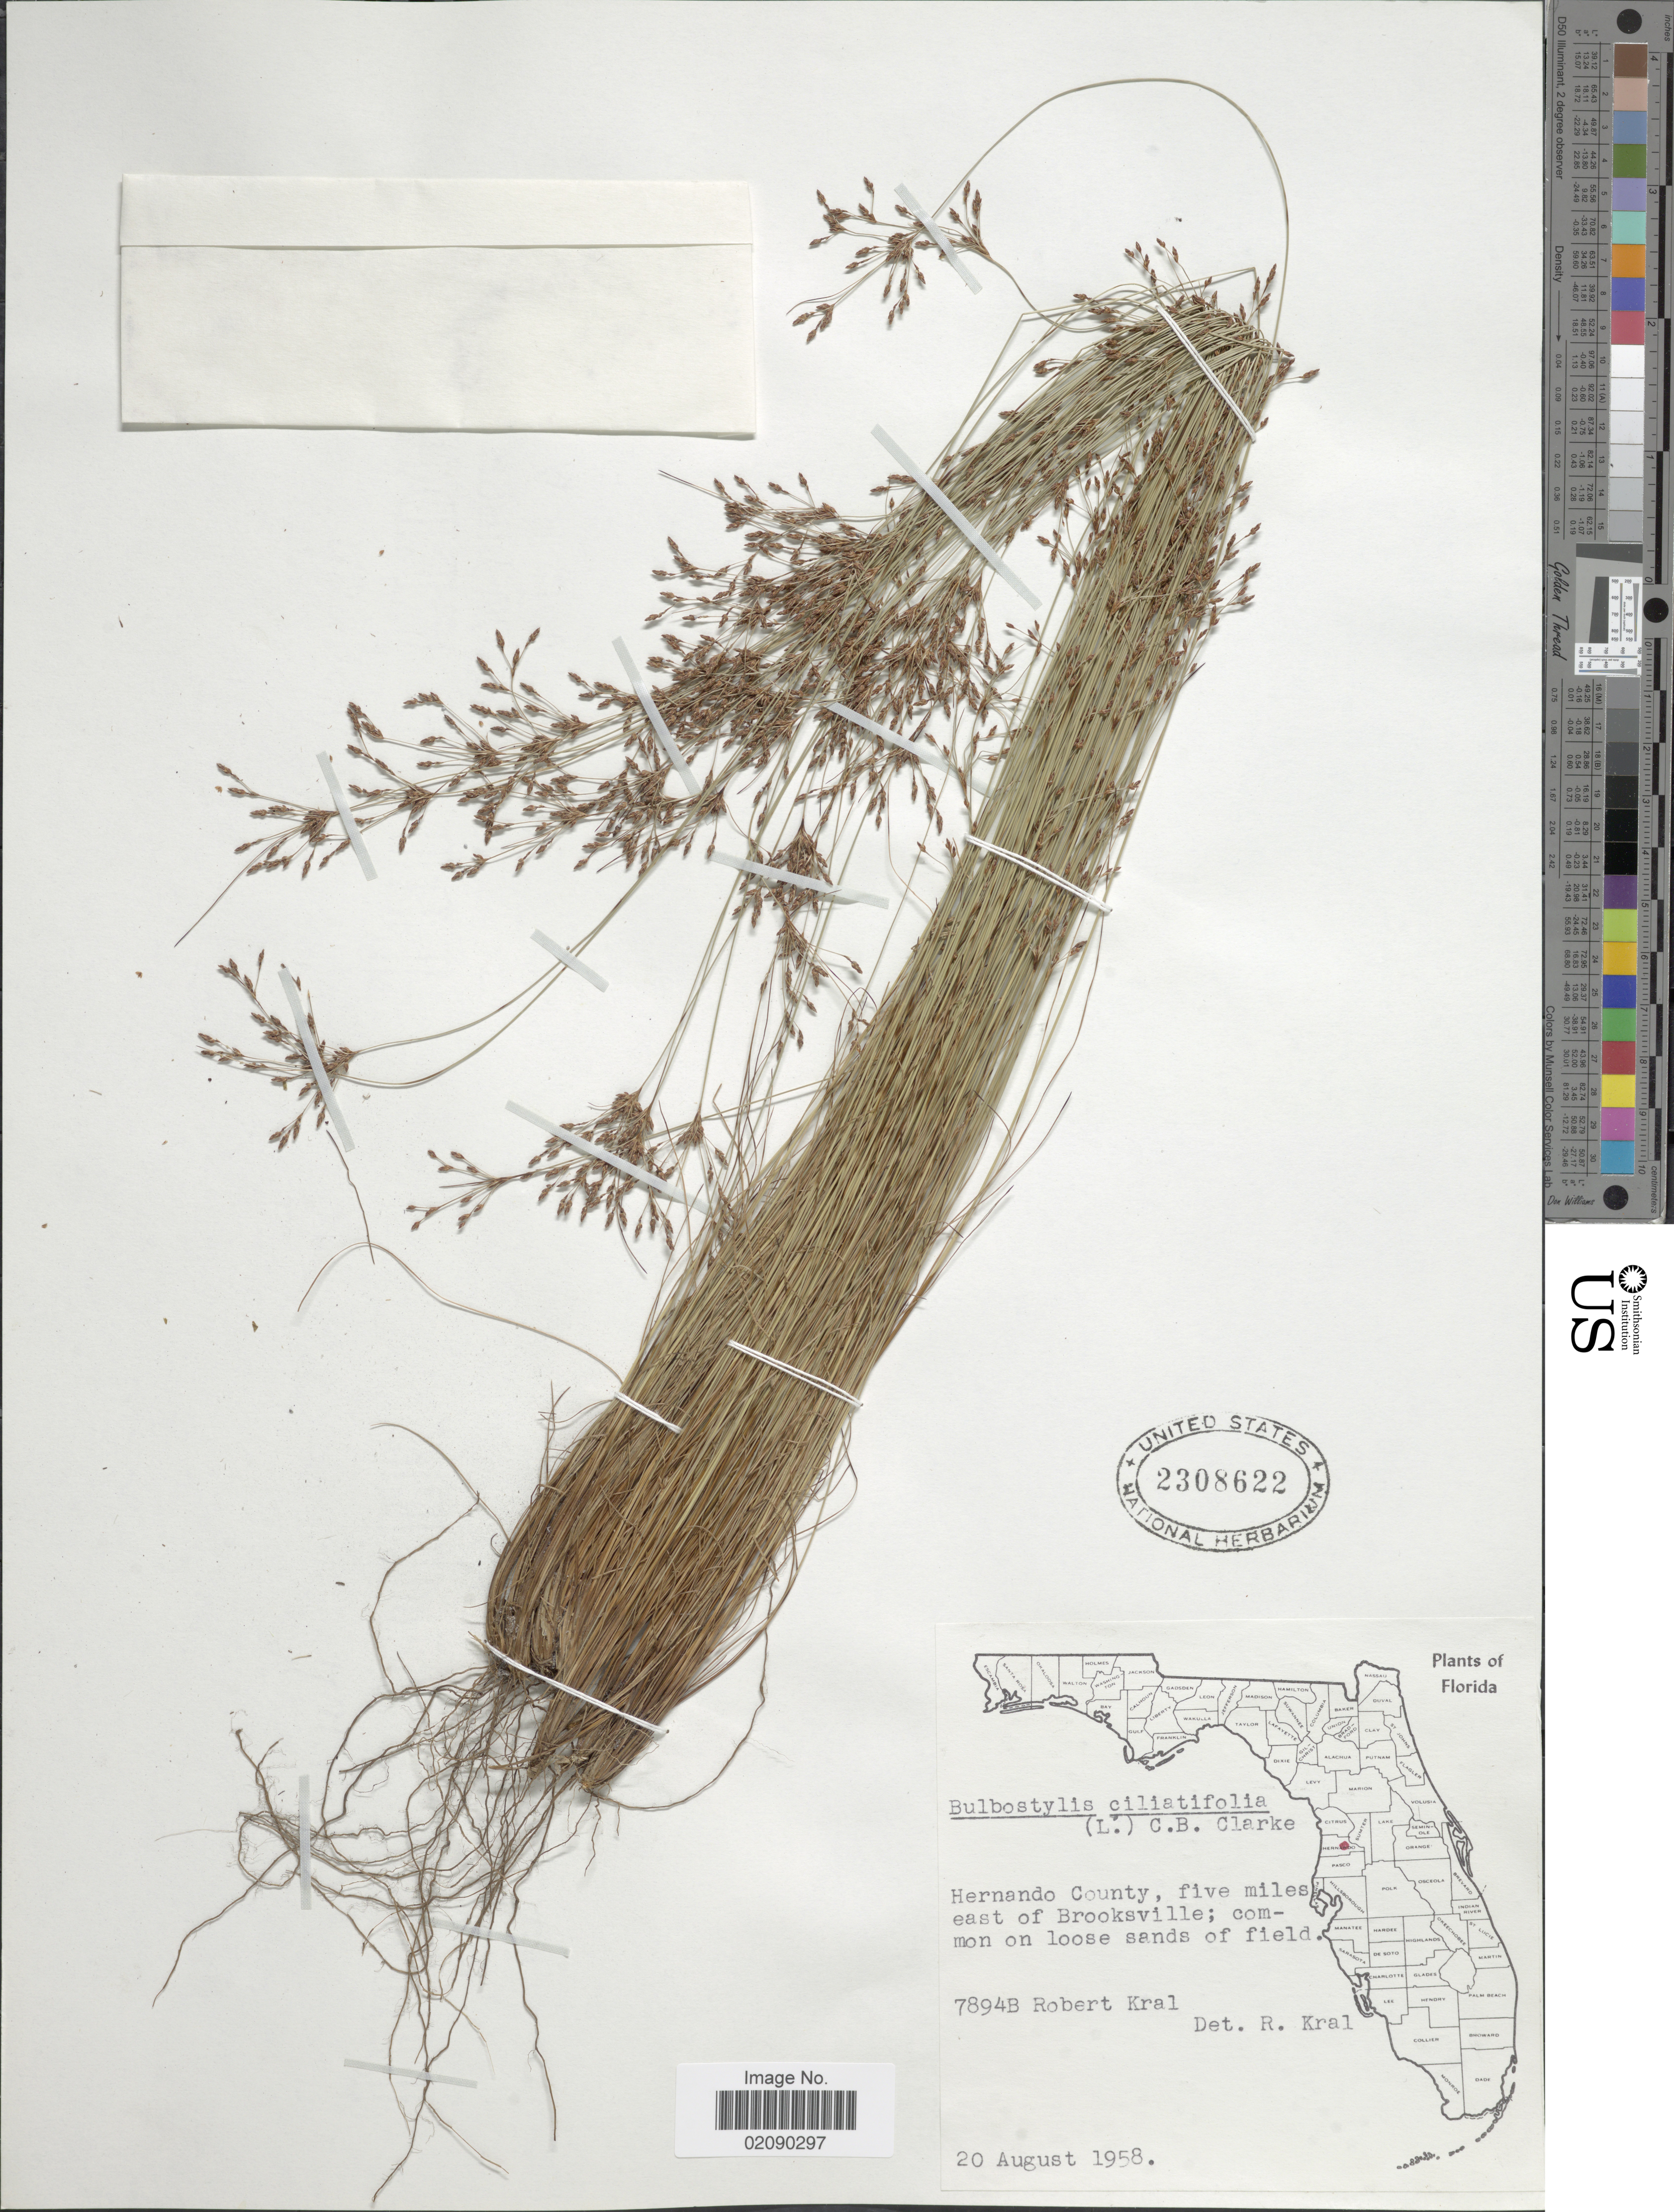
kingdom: Plantae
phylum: Tracheophyta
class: Liliopsida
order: Poales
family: Cyperaceae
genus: Bulbostylis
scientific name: Bulbostylis ciliatifolia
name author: (Elliott) Fernald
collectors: R. Kral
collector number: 7894B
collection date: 1958-08-20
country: United States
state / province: Florida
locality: Hernando County, five miles east of Brooksville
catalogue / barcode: US 2308622